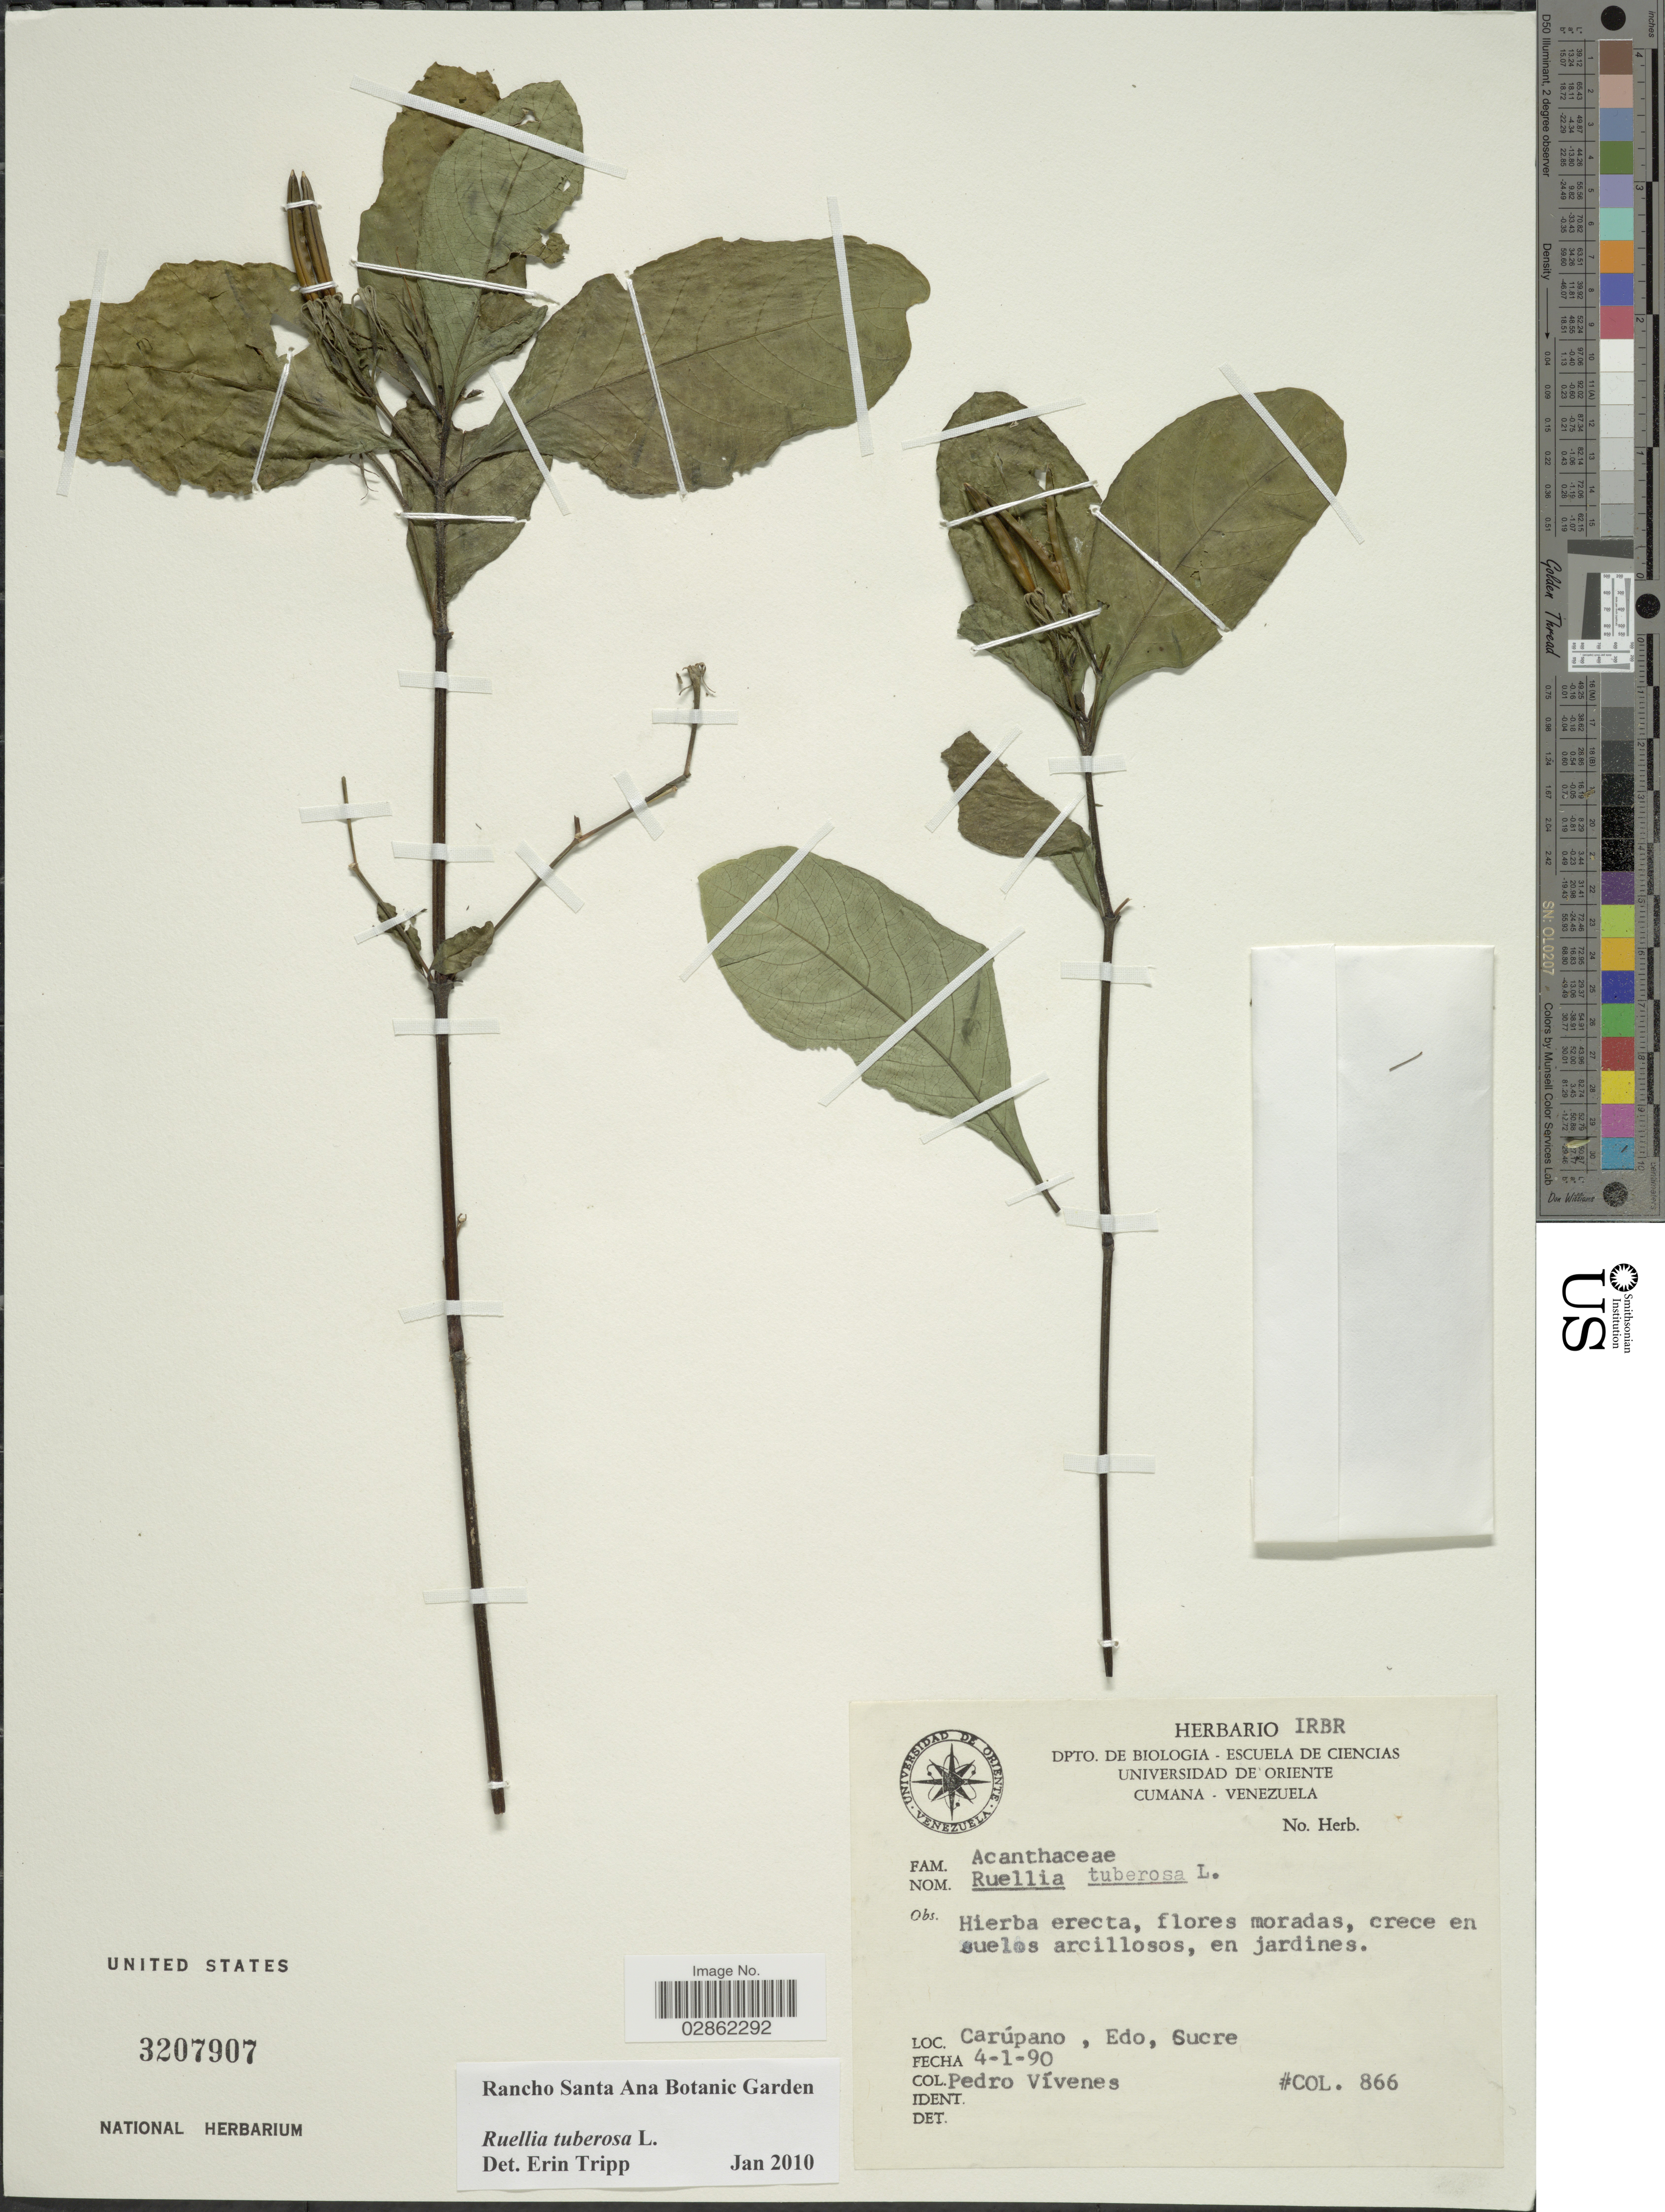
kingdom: Plantae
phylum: Tracheophyta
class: Magnoliopsida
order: Lamiales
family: Acanthaceae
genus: Ruellia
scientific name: Ruellia tuberosa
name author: L.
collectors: P. Vivenes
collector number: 866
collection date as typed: Transcribed d/m/y: 4/1/90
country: Venezuela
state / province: Sucre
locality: Carúpano.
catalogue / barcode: US 3207907